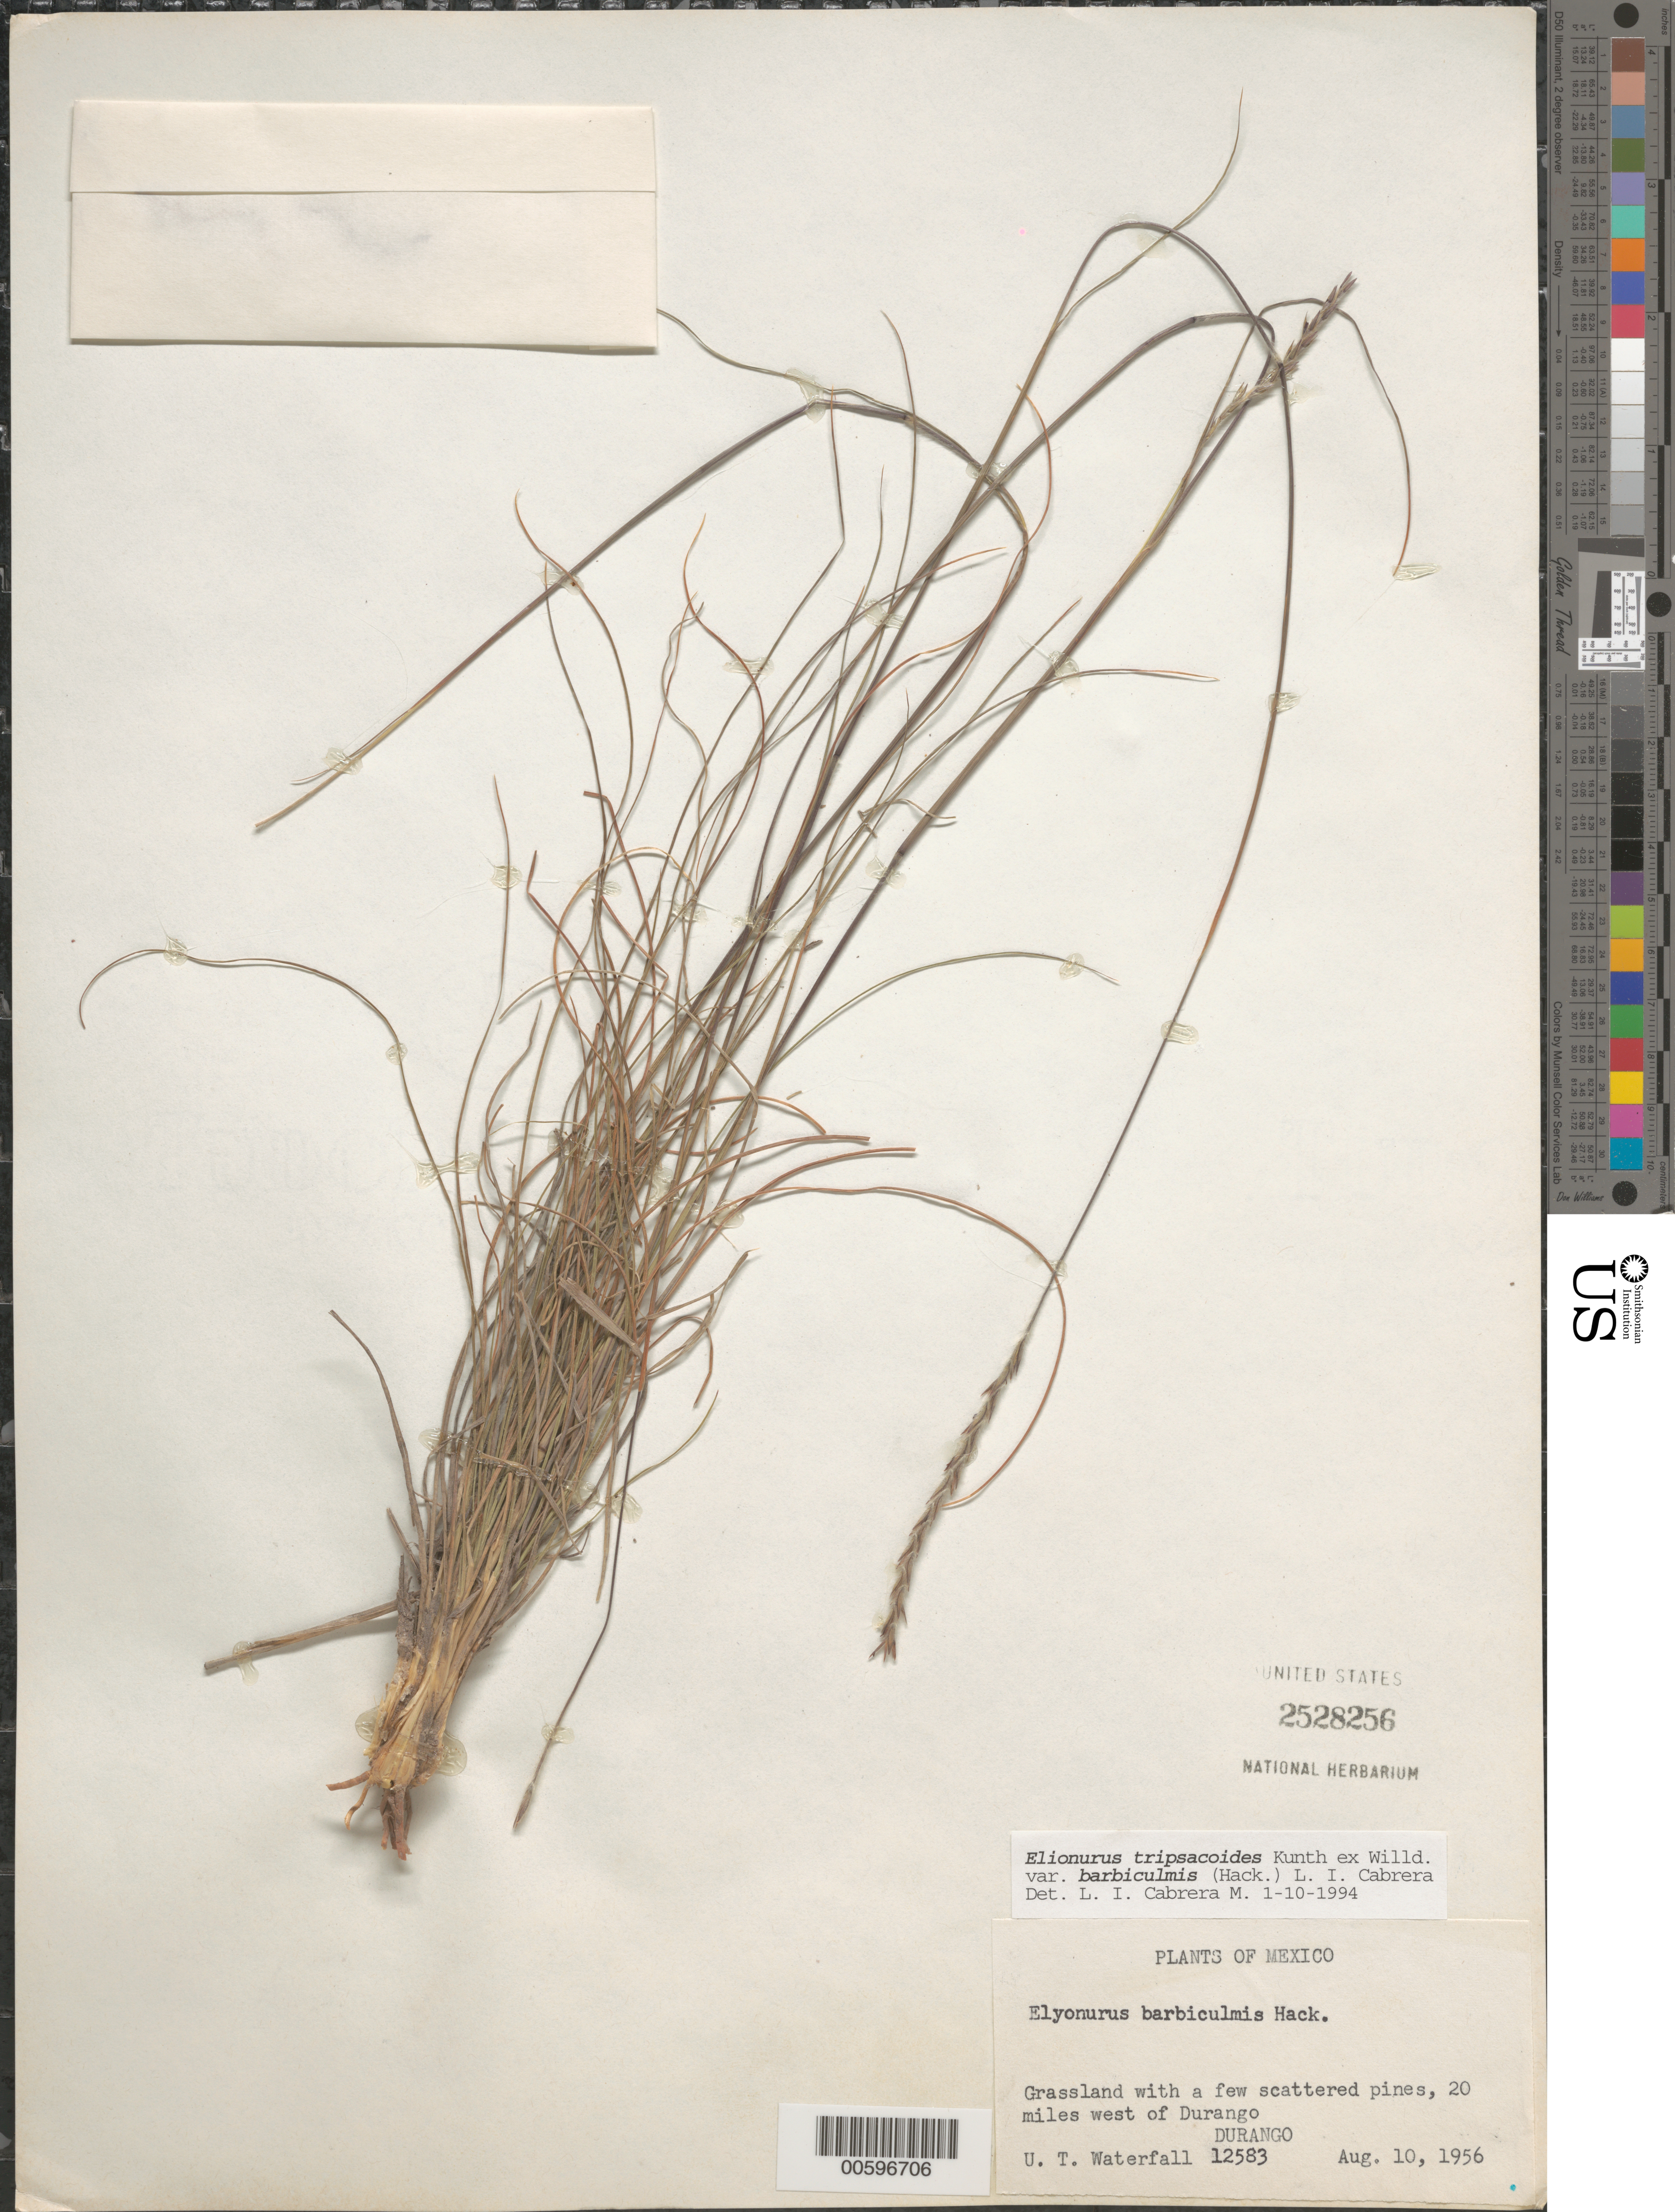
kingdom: Plantae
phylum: Tracheophyta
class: Liliopsida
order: Poales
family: Poaceae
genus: Elionurus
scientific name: Elionurus tripsacoides var. barbiculmis (Hack.) L.I. Cabrera & Dávila, comb. ined.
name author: (Hack.) L.I. Cabrera & Dávila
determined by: Cabrera M., L. I.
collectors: U. T. Waterfall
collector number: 12583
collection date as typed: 10 Aug 1956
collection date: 1956-08-10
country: Mexico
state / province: Durango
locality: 20 mi W of Durango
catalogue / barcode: US 2528256